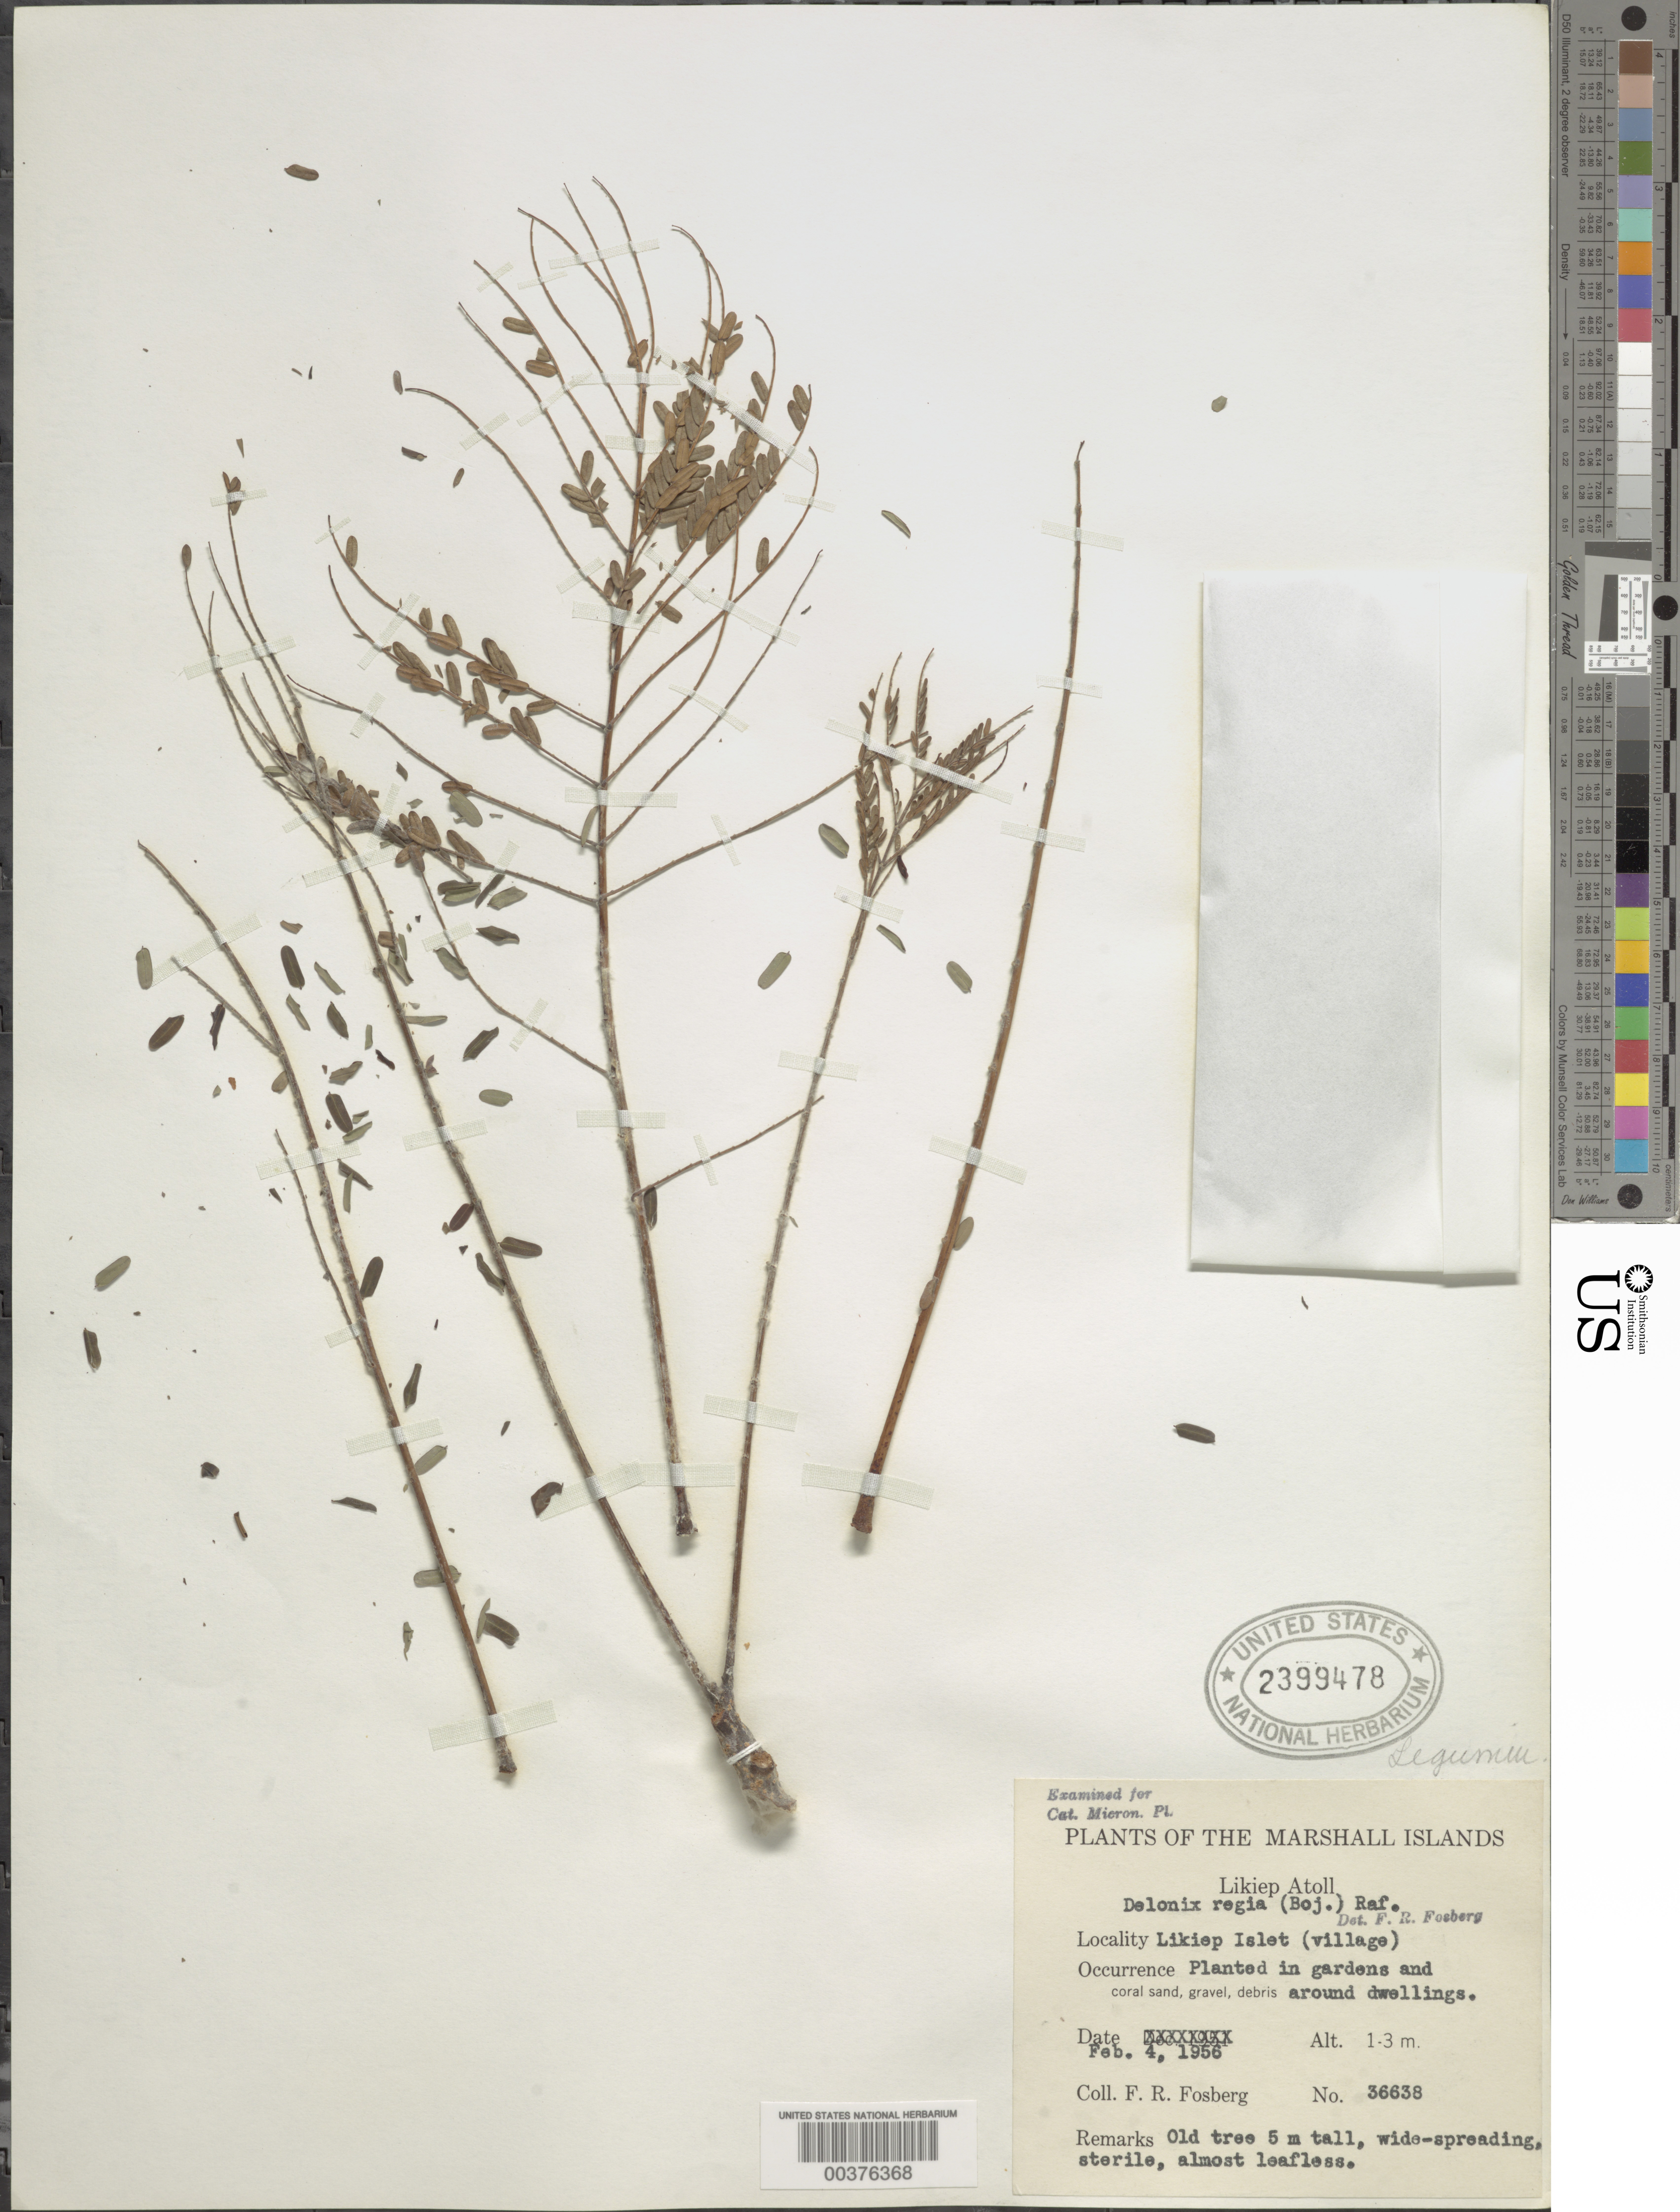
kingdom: Plantae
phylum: Tracheophyta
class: Magnoliopsida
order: Fabales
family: Fabaceae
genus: Delonix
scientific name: Delonix regia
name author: (Bojer ex Hook.) Raf.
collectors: F. R. Fosberg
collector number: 36638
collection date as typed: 04 Feb 1956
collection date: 1956-02-04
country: Marshall Islands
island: Likiep Island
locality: Village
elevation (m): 1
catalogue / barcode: US 2399478